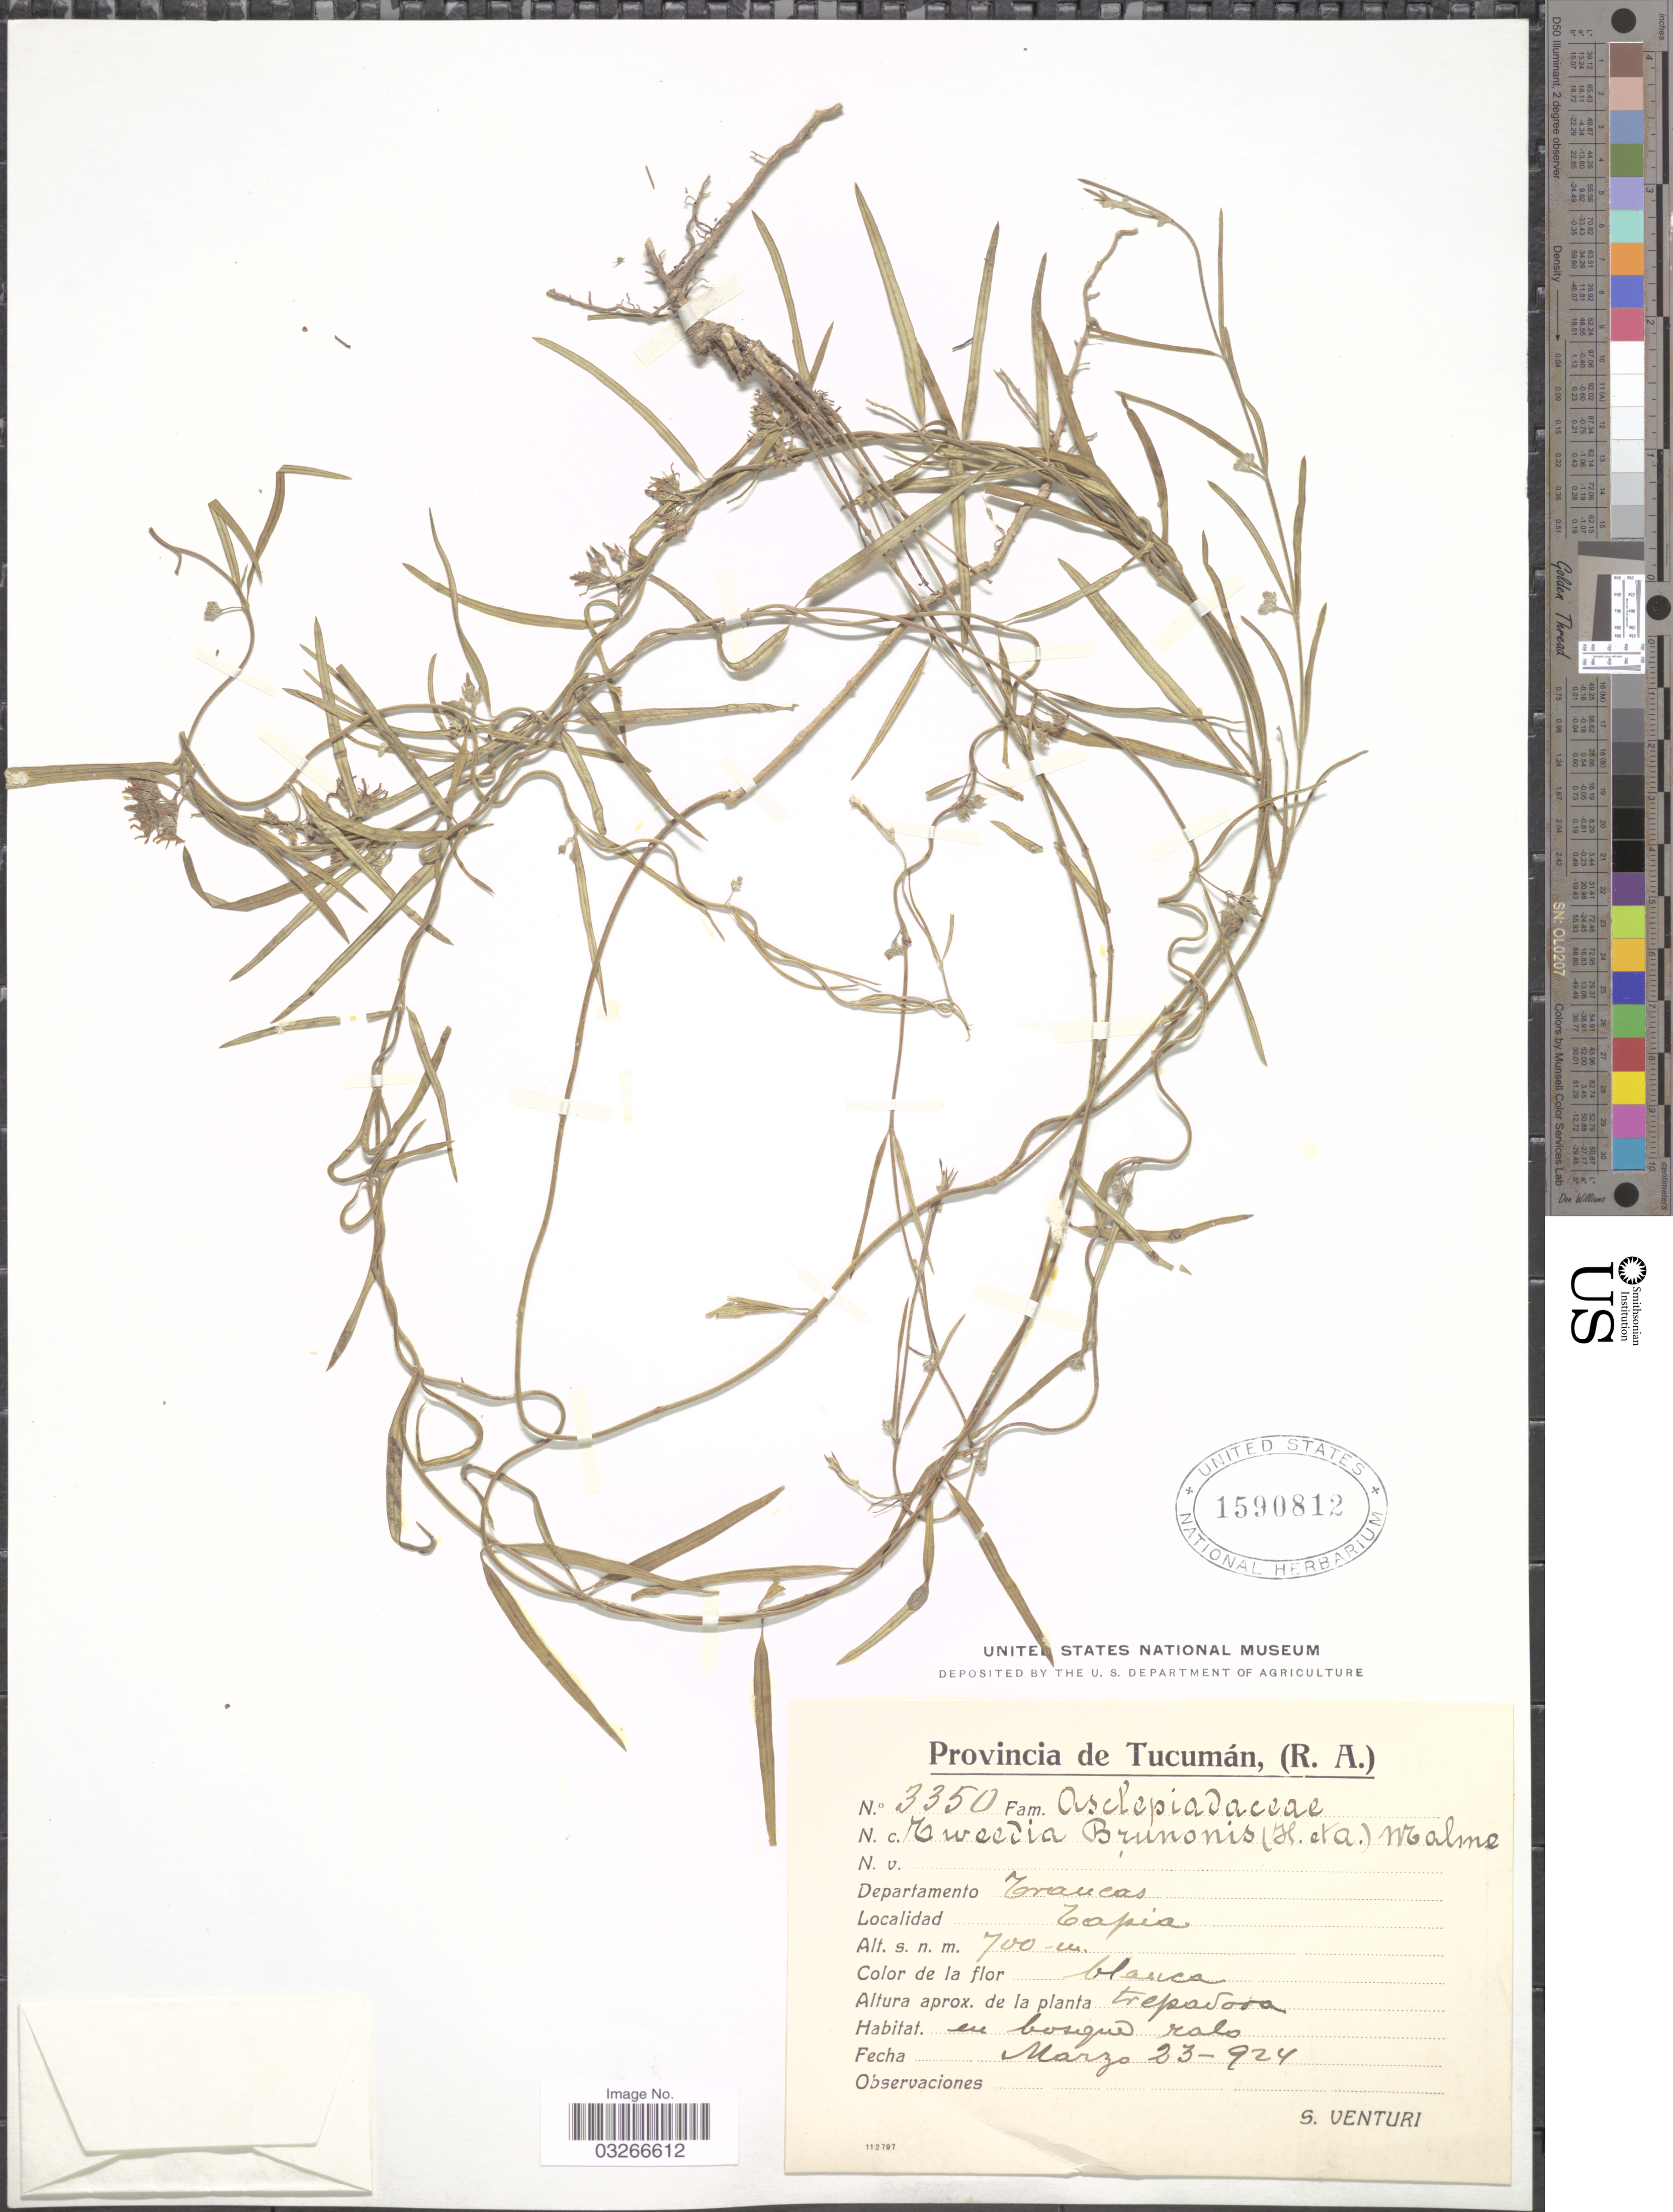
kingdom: Plantae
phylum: Tracheophyta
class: Magnoliopsida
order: Gentianales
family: Apocynaceae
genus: Tweedia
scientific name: Tweedia brunonis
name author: Hook. & Arn.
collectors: S. Venturi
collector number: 3350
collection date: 1924-03-23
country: Argentina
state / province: Tucuman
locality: (R. A.), Departamento Trancas, Tapia.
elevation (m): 700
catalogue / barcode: US 1590812